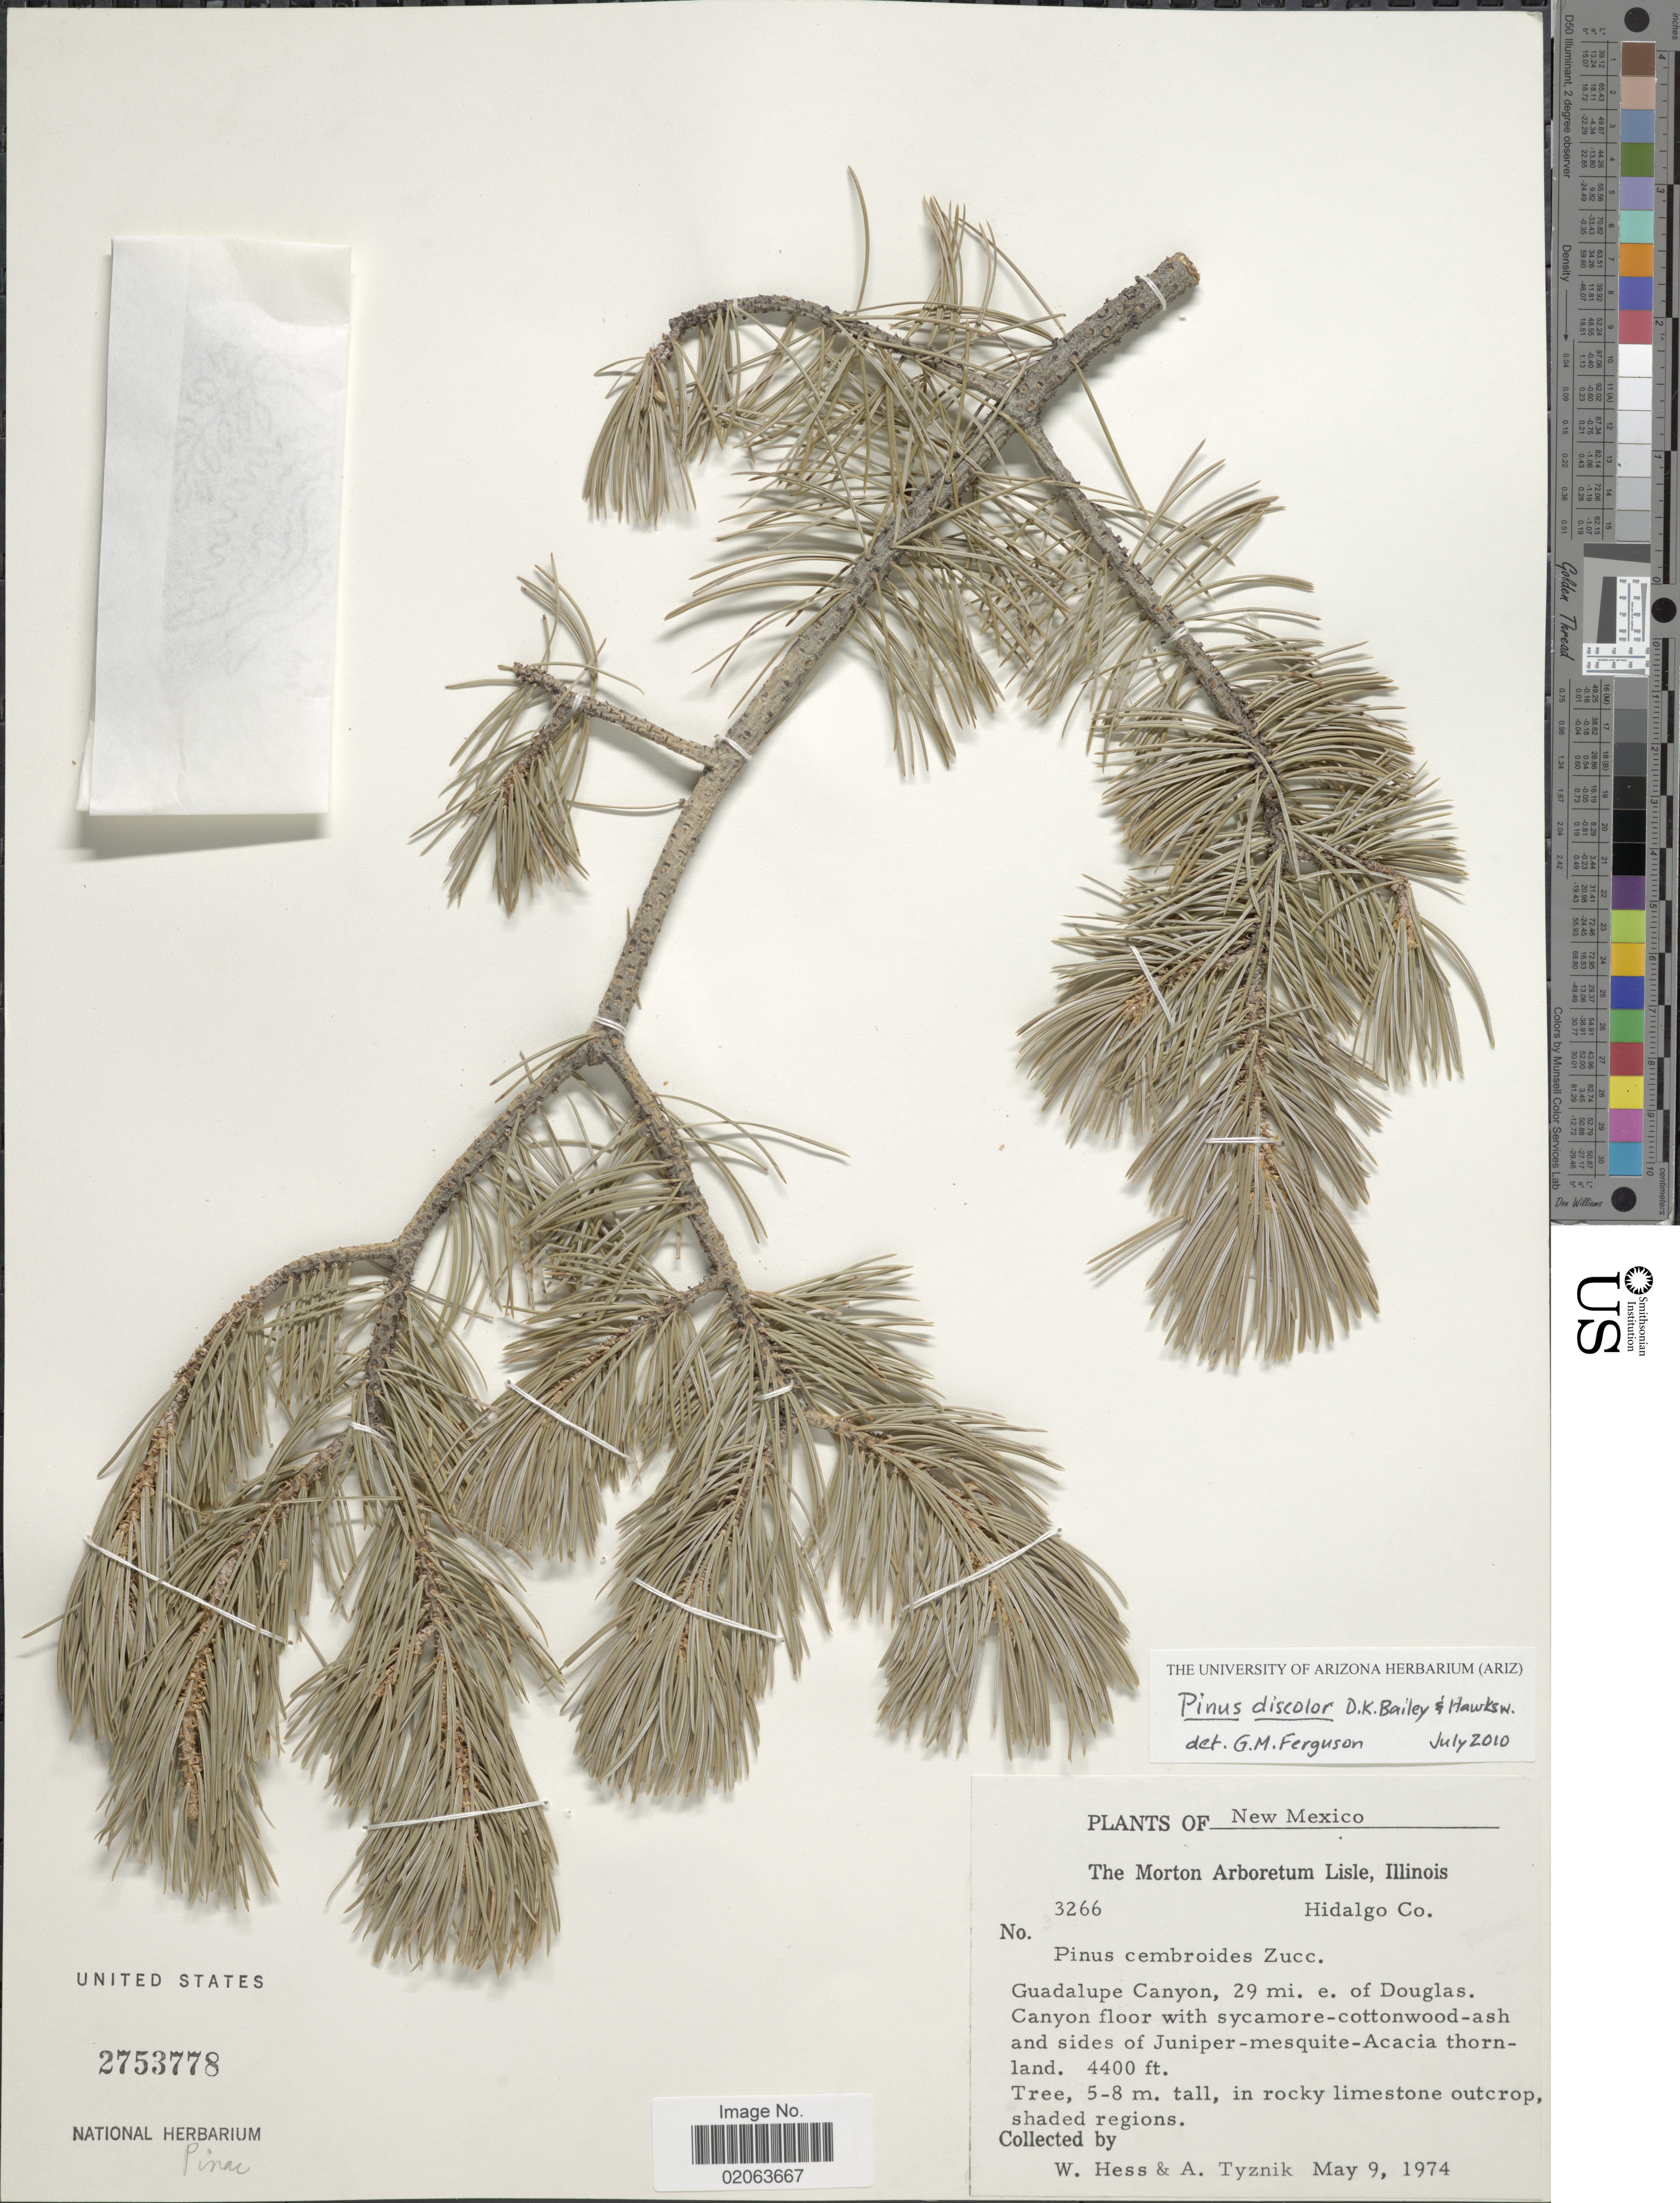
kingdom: Plantae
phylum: Tracheophyta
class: Pinopsida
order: Pinales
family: Pinaceae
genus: Pinus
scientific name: Pinus discolor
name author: D.K. Bailey & Hawksw.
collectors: W. Hess & A. Tyznik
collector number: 3266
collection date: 1974-05-09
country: United States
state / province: New Mexico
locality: Hidalgo Co. Guadalupe Canyon, 29 mi. e. of Douglas.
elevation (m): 1341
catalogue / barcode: US 2753778